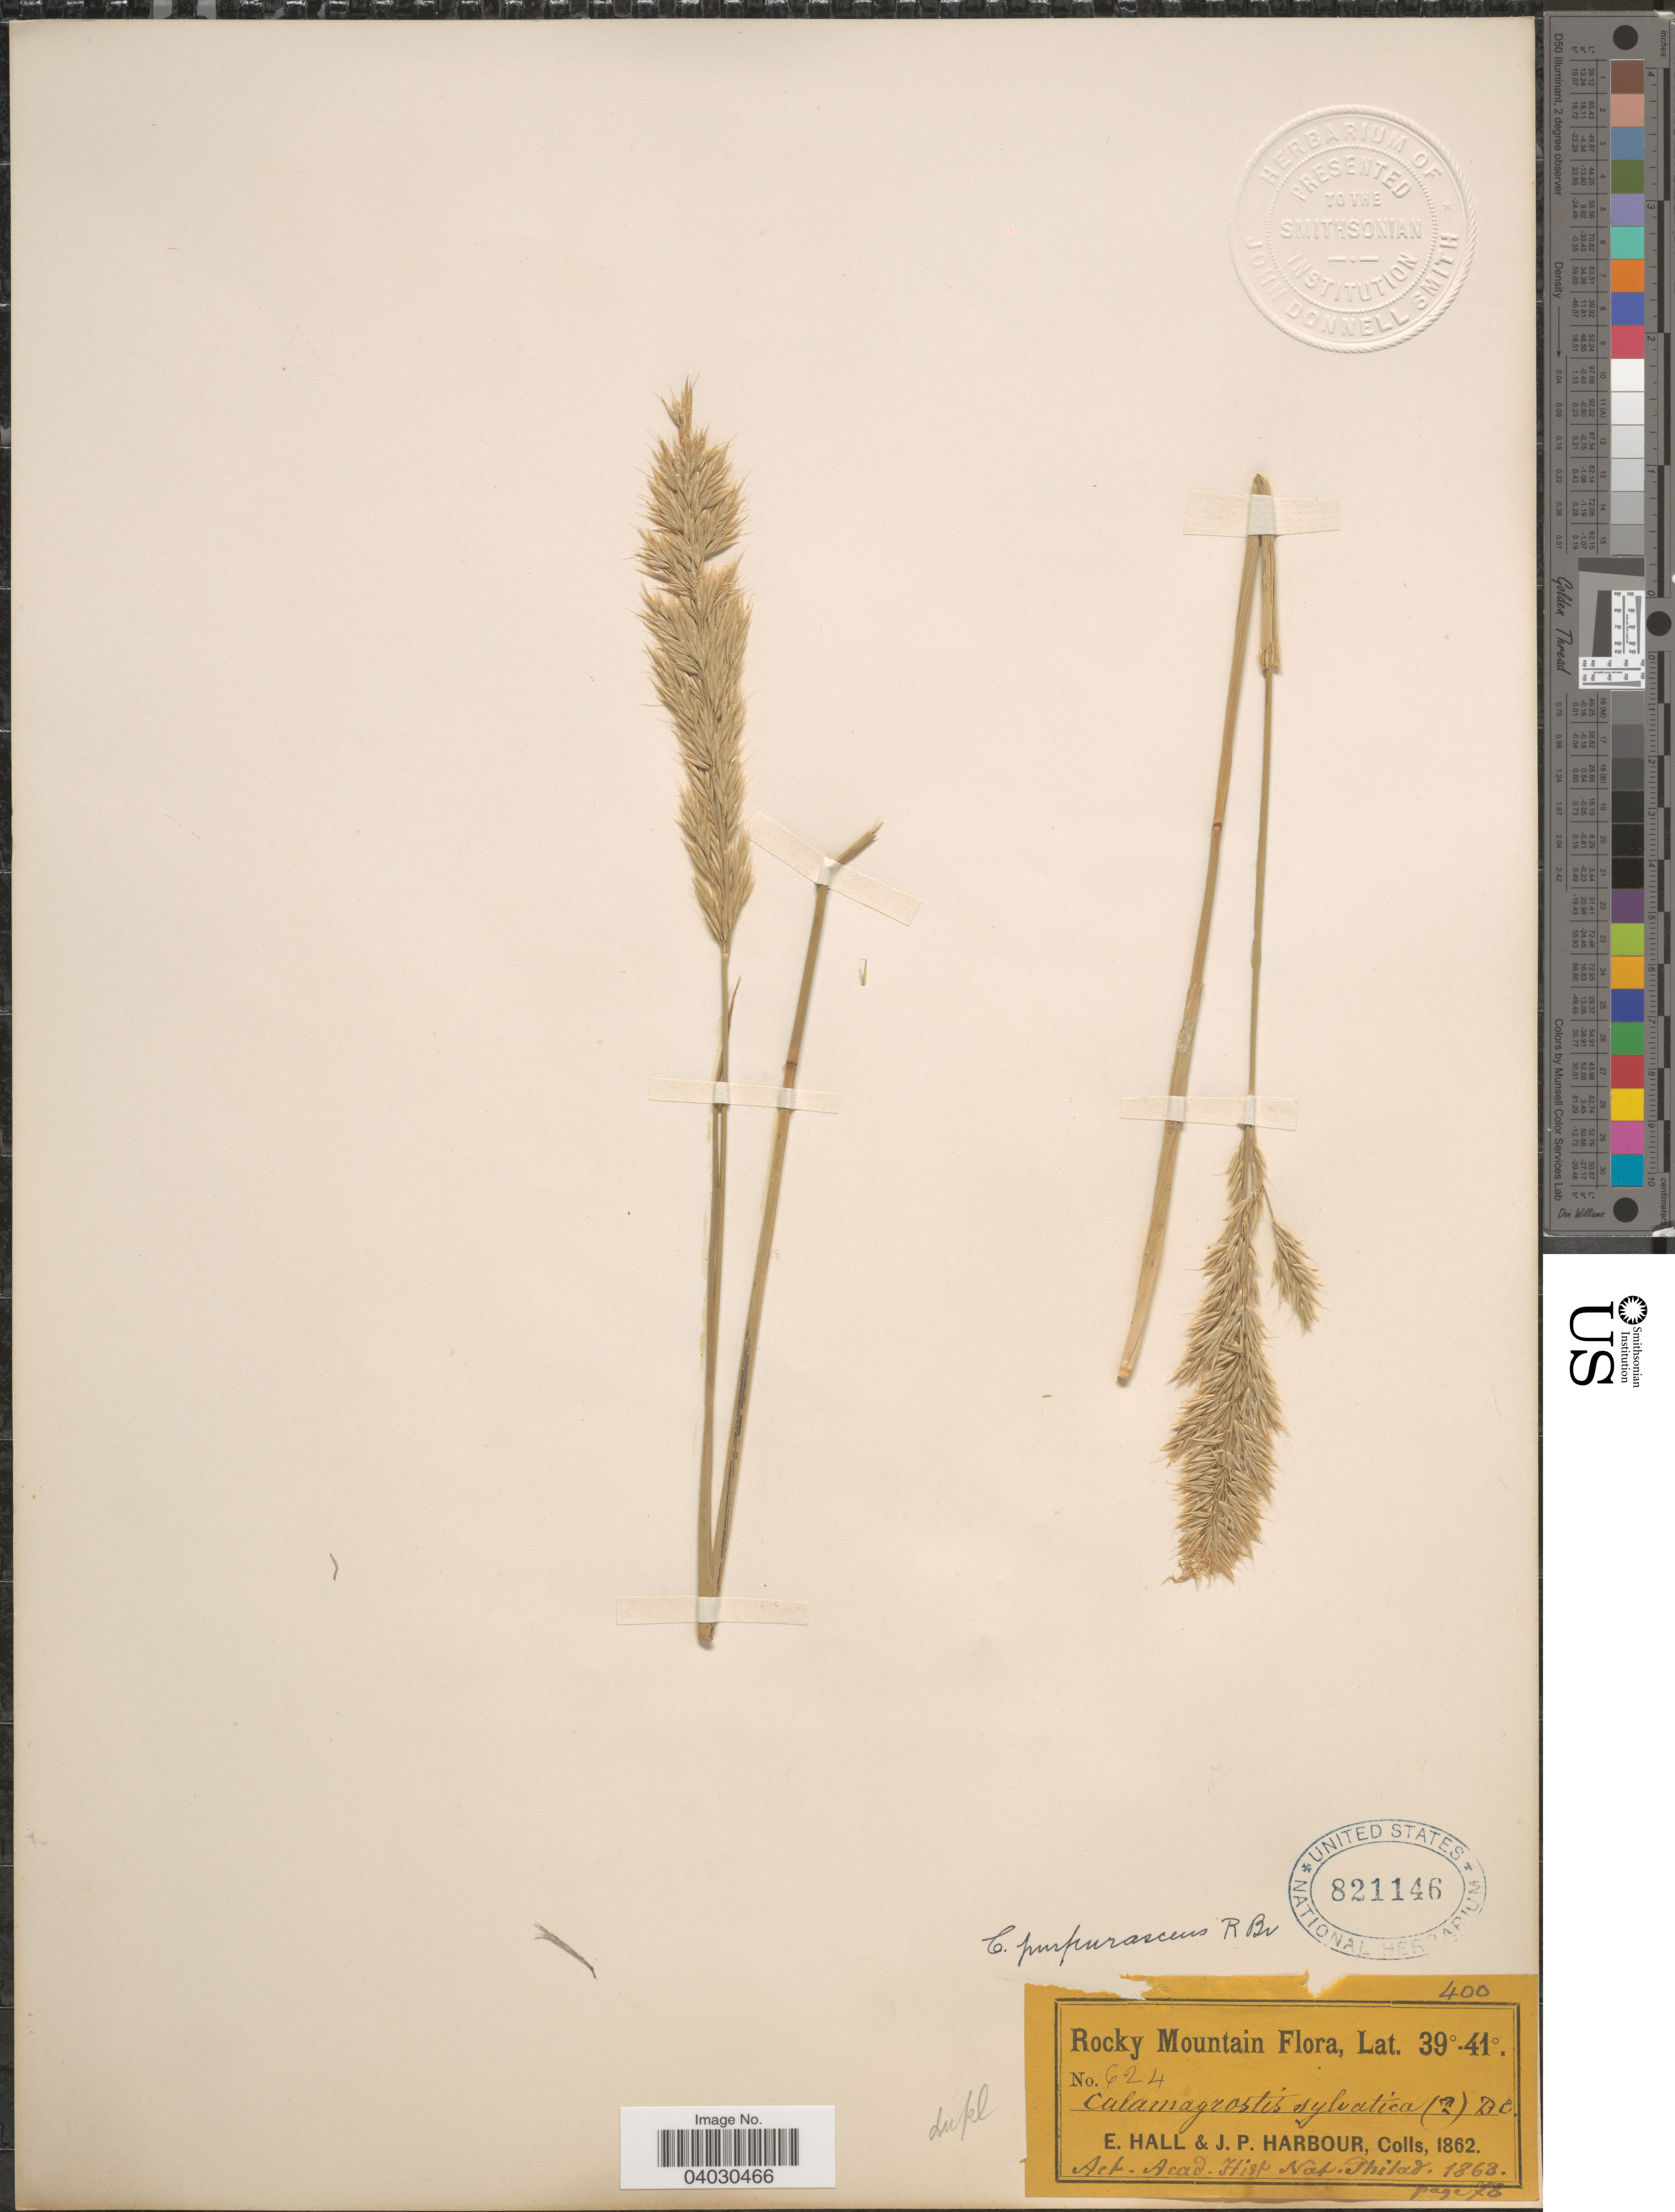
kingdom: Plantae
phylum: Tracheophyta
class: Liliopsida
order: Poales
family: Poaceae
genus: Calamagrostis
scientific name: Calamagrostis purpurascens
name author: R. Br.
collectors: E. Hall & J. Harbour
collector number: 624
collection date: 1862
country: United States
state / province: Colorado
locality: Rocky Mountain.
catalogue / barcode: US 821146